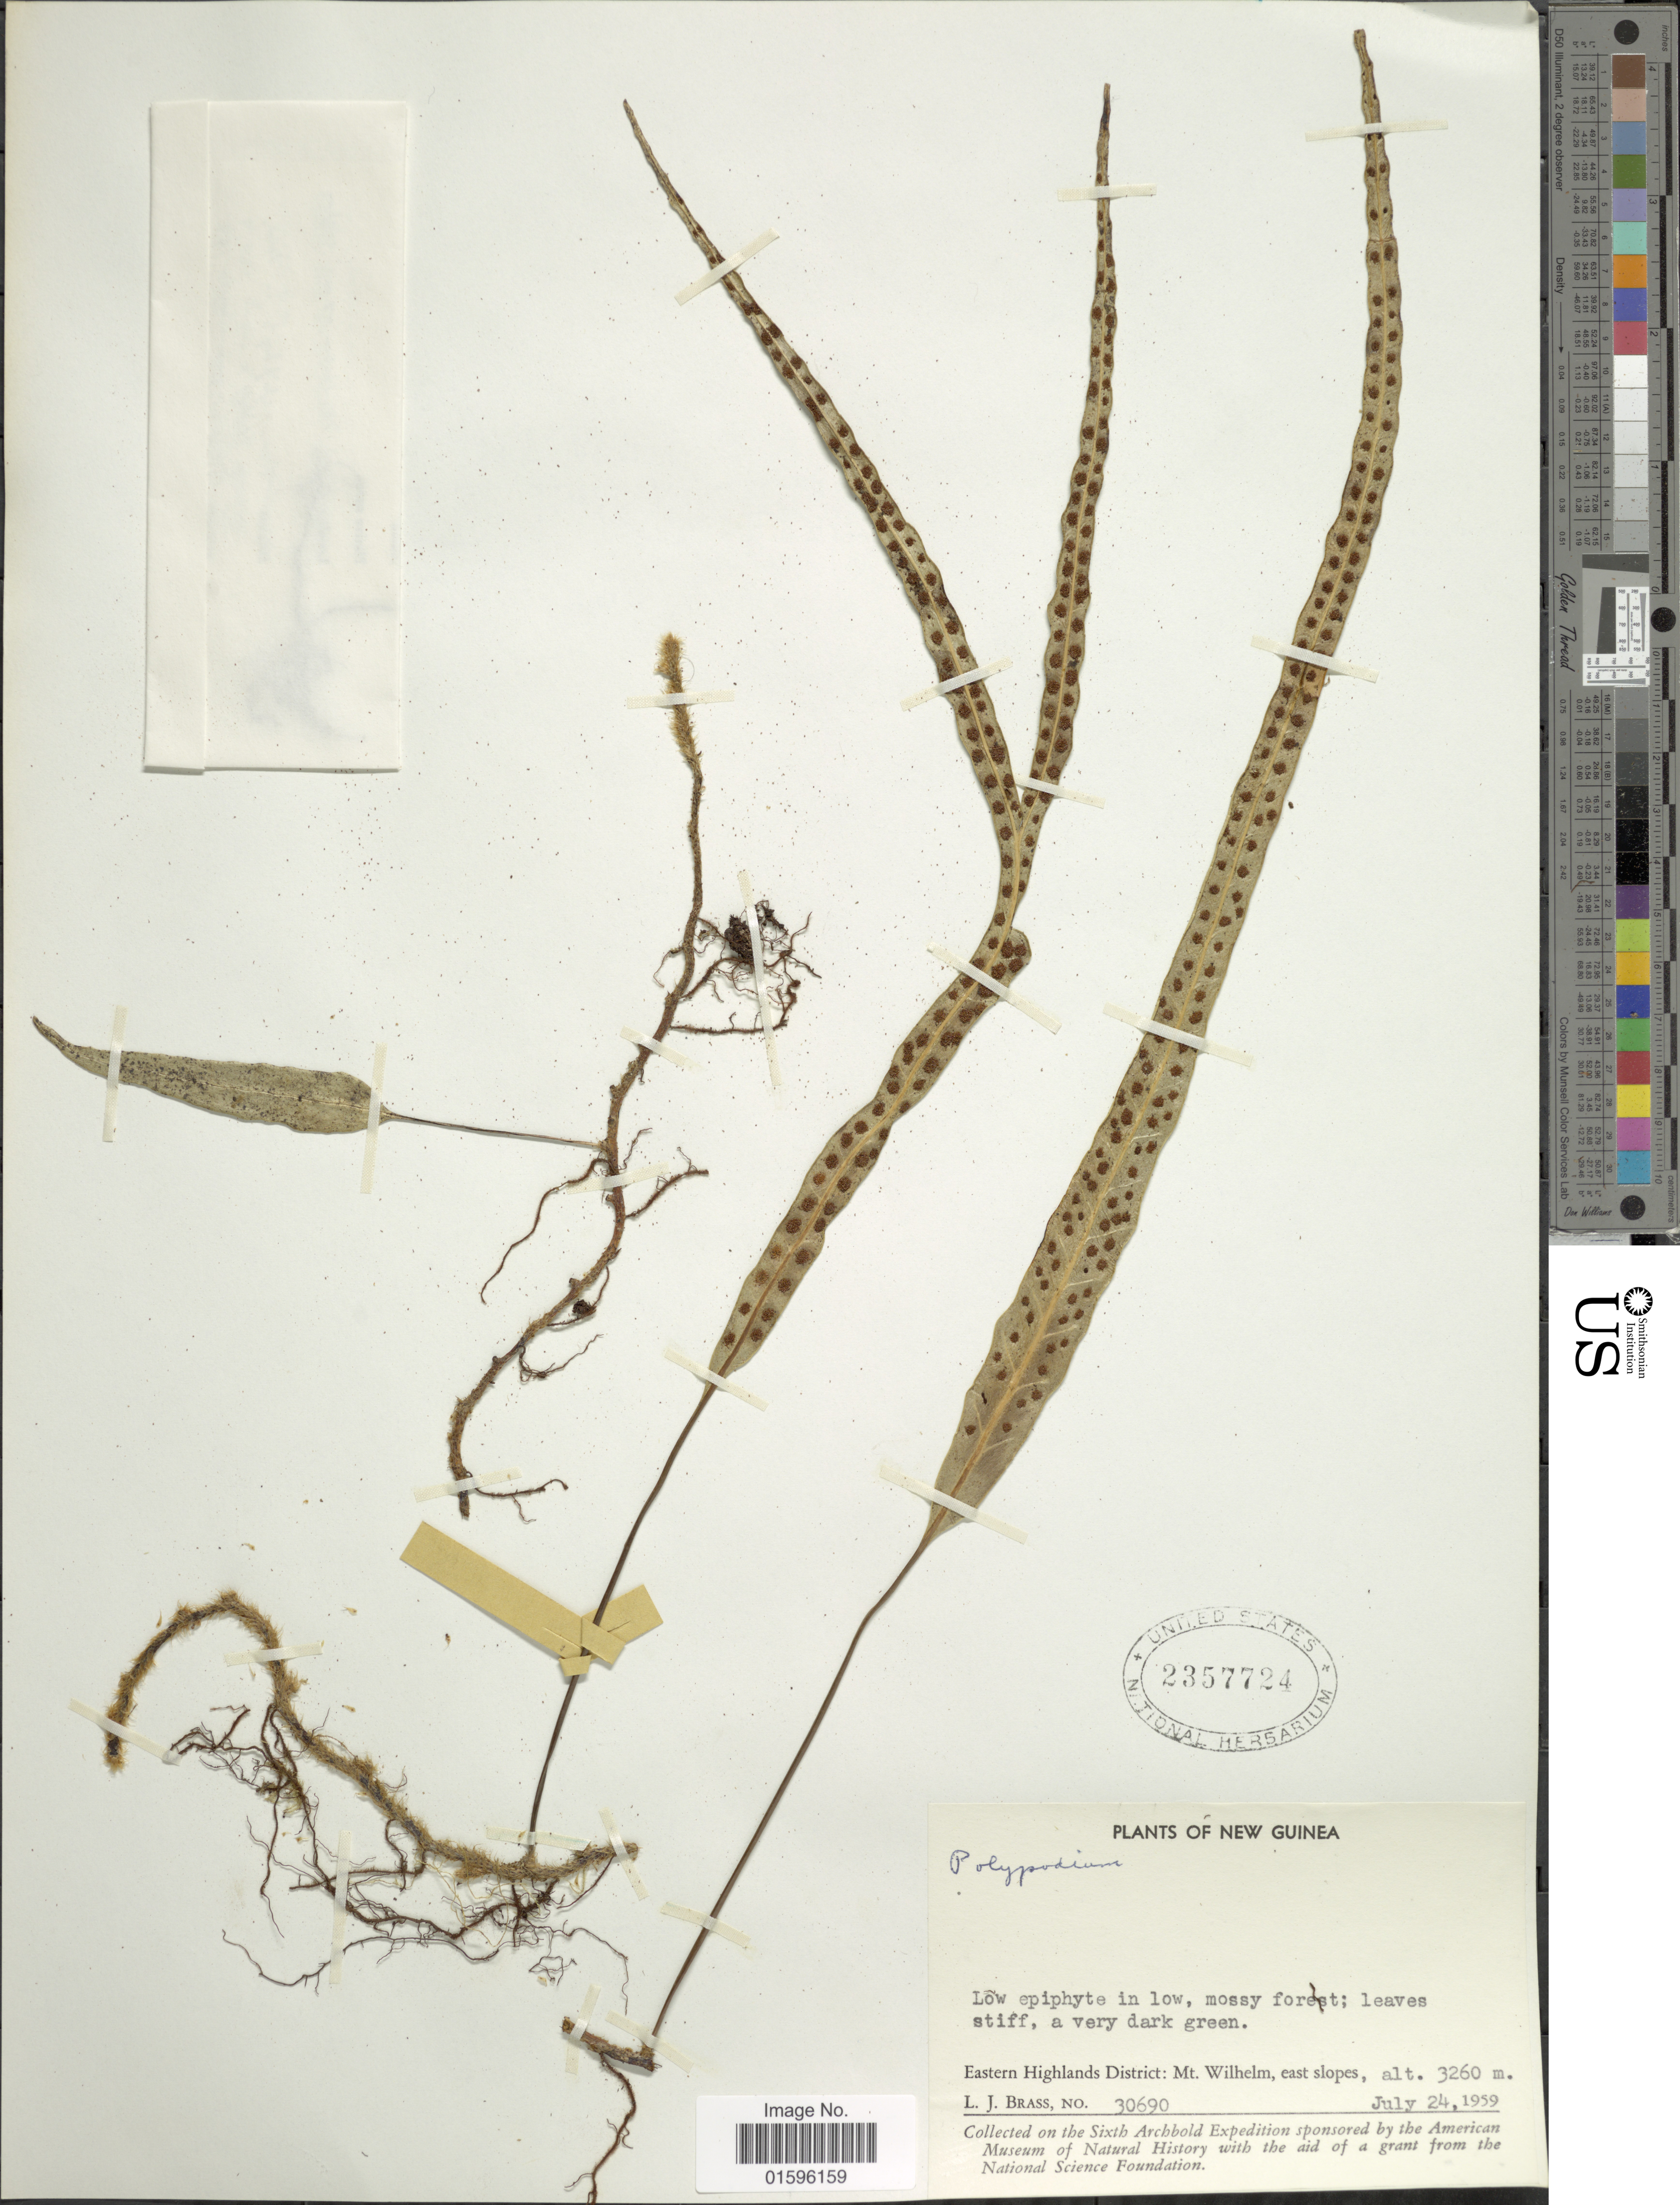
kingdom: Plantae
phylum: Tracheophyta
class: Polypodiopsida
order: Polypodiales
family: Polypodiaceae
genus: Polypodium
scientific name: Polypodium sp.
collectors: L. J. Brass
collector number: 30690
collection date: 1959-07-24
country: Papua New Guinea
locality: New Guinea, Eastern Highlands District: Mt. Wilhelm, east slopes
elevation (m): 3260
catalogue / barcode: US 2357724